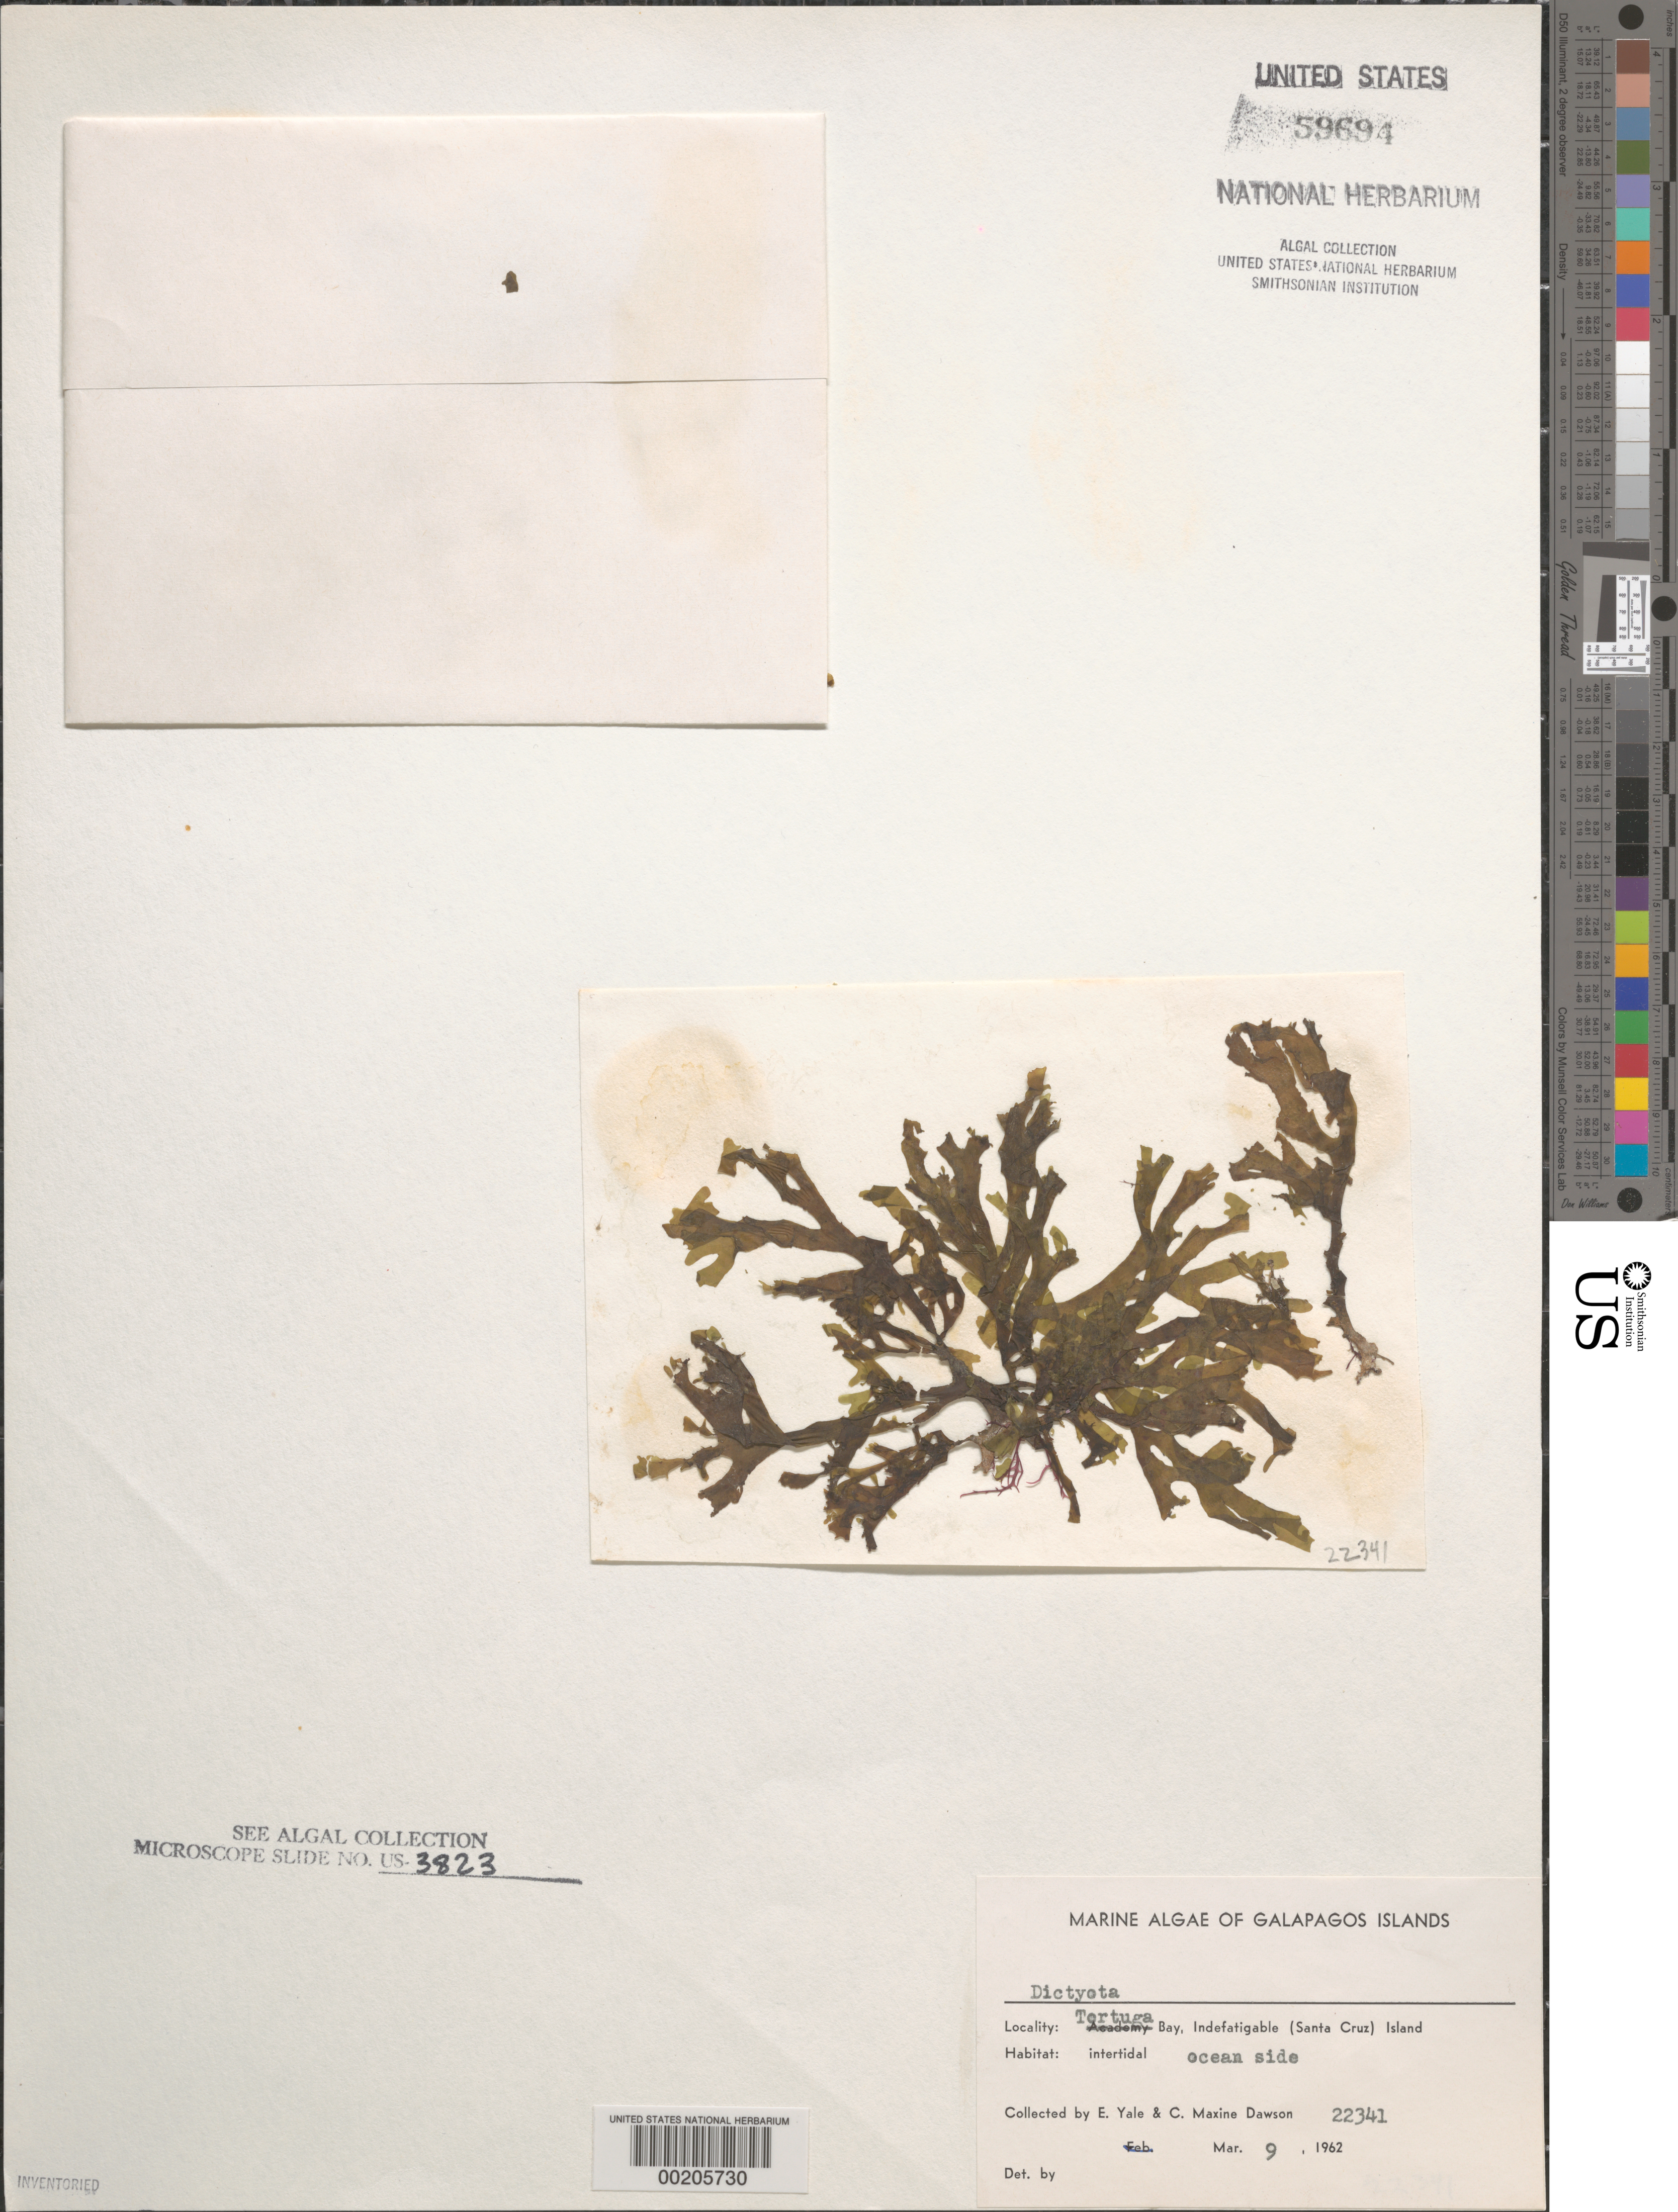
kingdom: Chromista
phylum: Ochrophyta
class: Phaeophyceae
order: Dictyotales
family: Dictyotaceae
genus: Dictyota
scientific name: Dictyota sp.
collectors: E. Y. Dawson & C. M. Dawson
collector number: EYD 22341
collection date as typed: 09 Mar 1962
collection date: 1962-03-09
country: Ecuador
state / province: Colón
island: Santa Cruz [Indefatigable, Chaves]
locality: Tortuga Bay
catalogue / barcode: US 59694